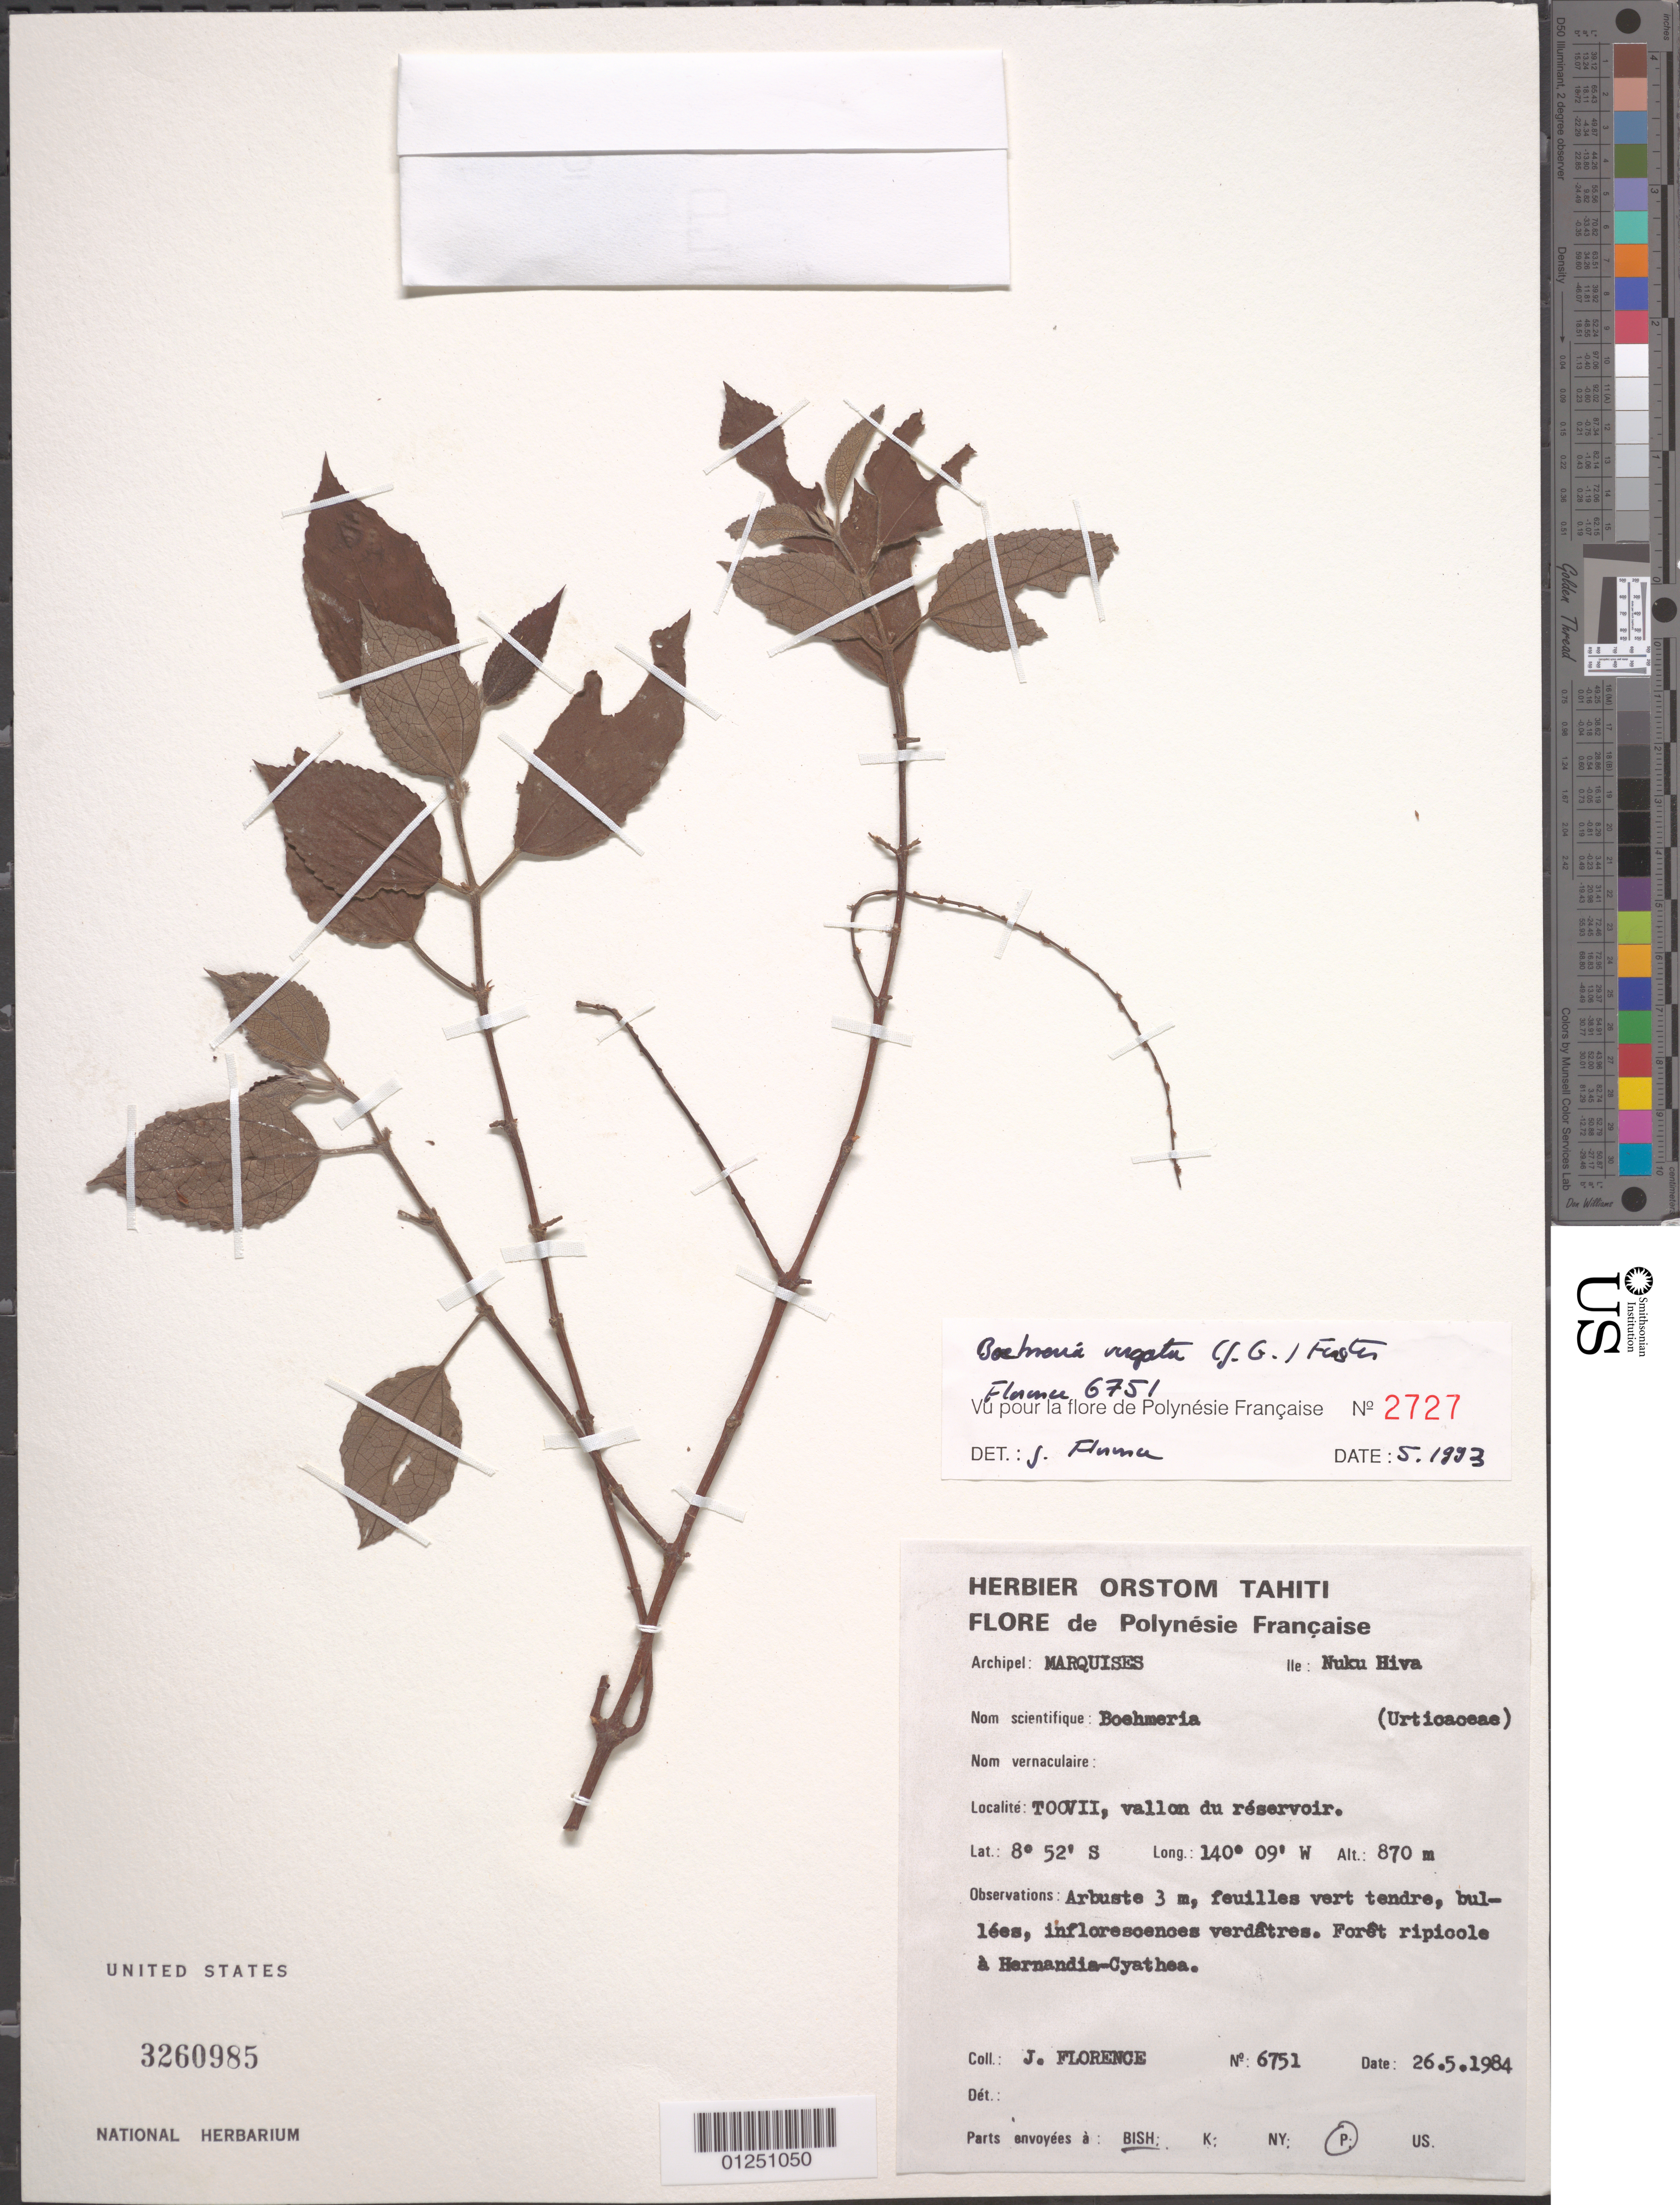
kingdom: Plantae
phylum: Tracheophyta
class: Magnoliopsida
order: Rosales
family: Urticaceae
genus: Boehmeria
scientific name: Boehmeria virgata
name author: (G. Forst.) Guill.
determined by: Florence, J.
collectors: J. Florence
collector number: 6751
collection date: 1984-05-26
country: French Polynesia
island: Nuku Hiva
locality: Toovii, vallon du reservoir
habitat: Forest ripicole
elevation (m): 870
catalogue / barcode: US 3260985